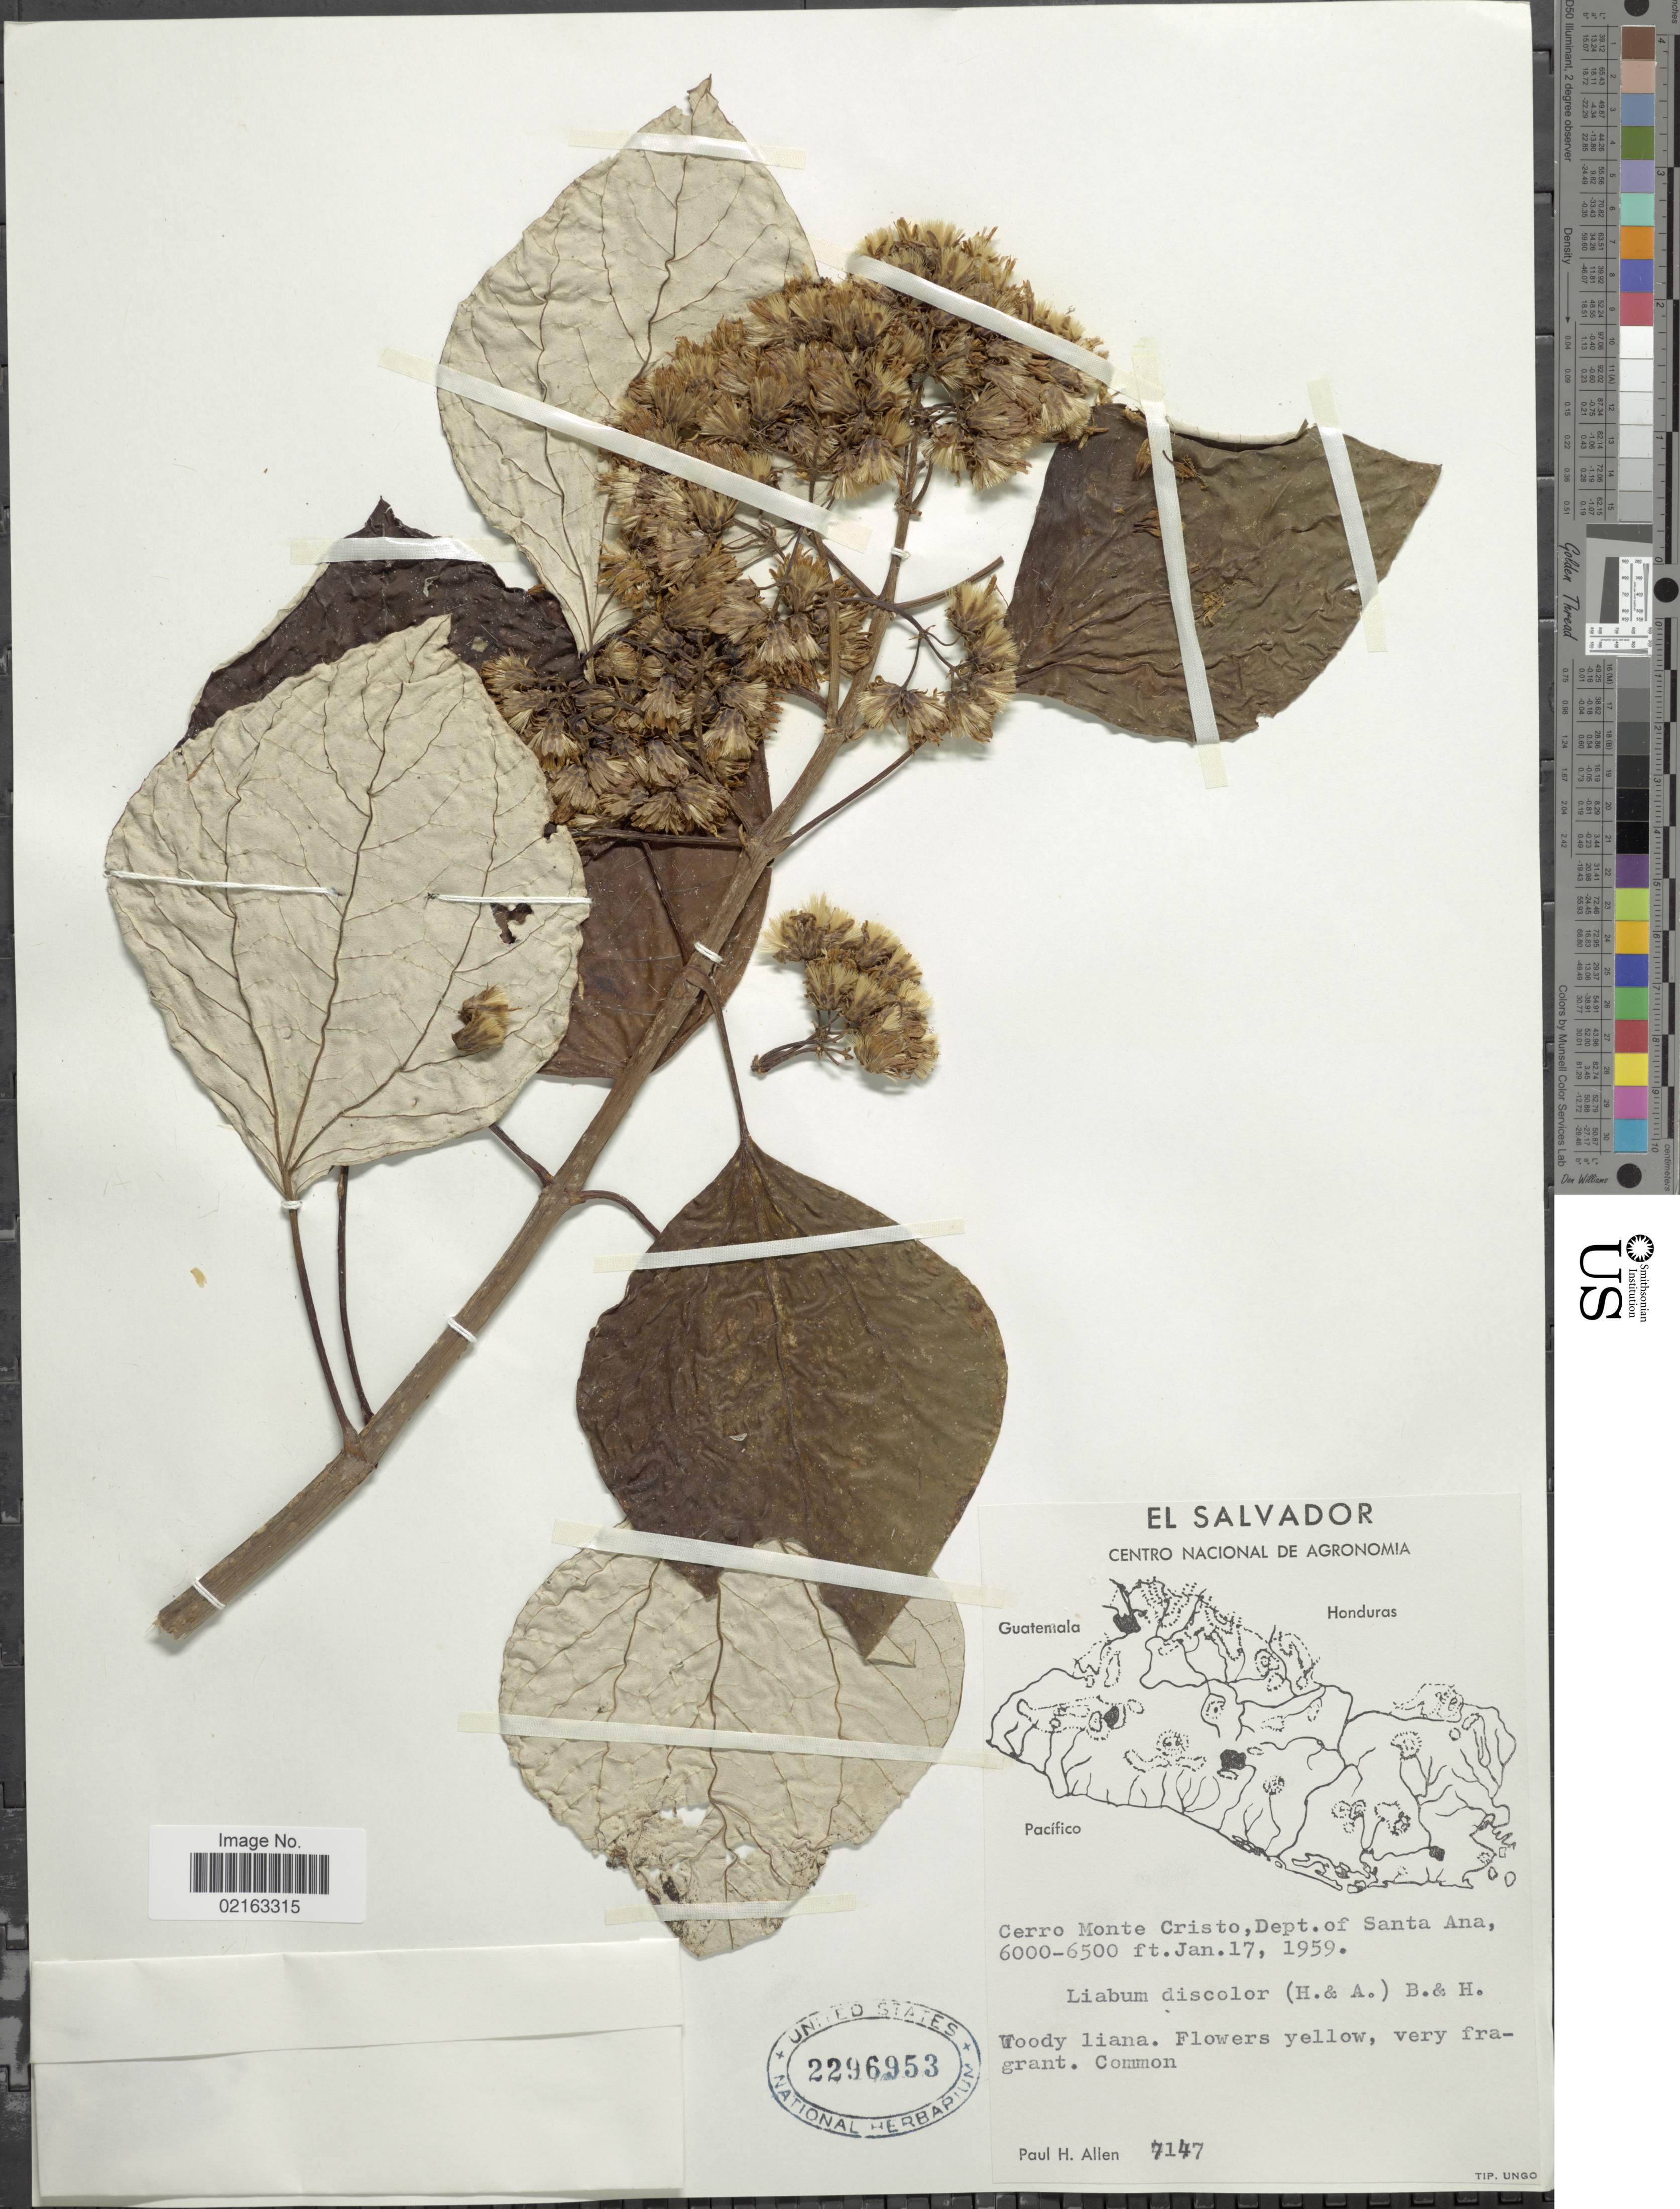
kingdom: Plantae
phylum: Tracheophyta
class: Magnoliopsida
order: Asterales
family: Asteraceae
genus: Sinclairia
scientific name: Sinclairia discolor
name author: Hook. & Arn.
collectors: P. H. Allen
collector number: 7147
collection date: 1959-01-17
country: El Salvador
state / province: Santa Ana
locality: Cerro Monte Cristo, Dept. of San Ana.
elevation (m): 1829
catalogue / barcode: US 2296953